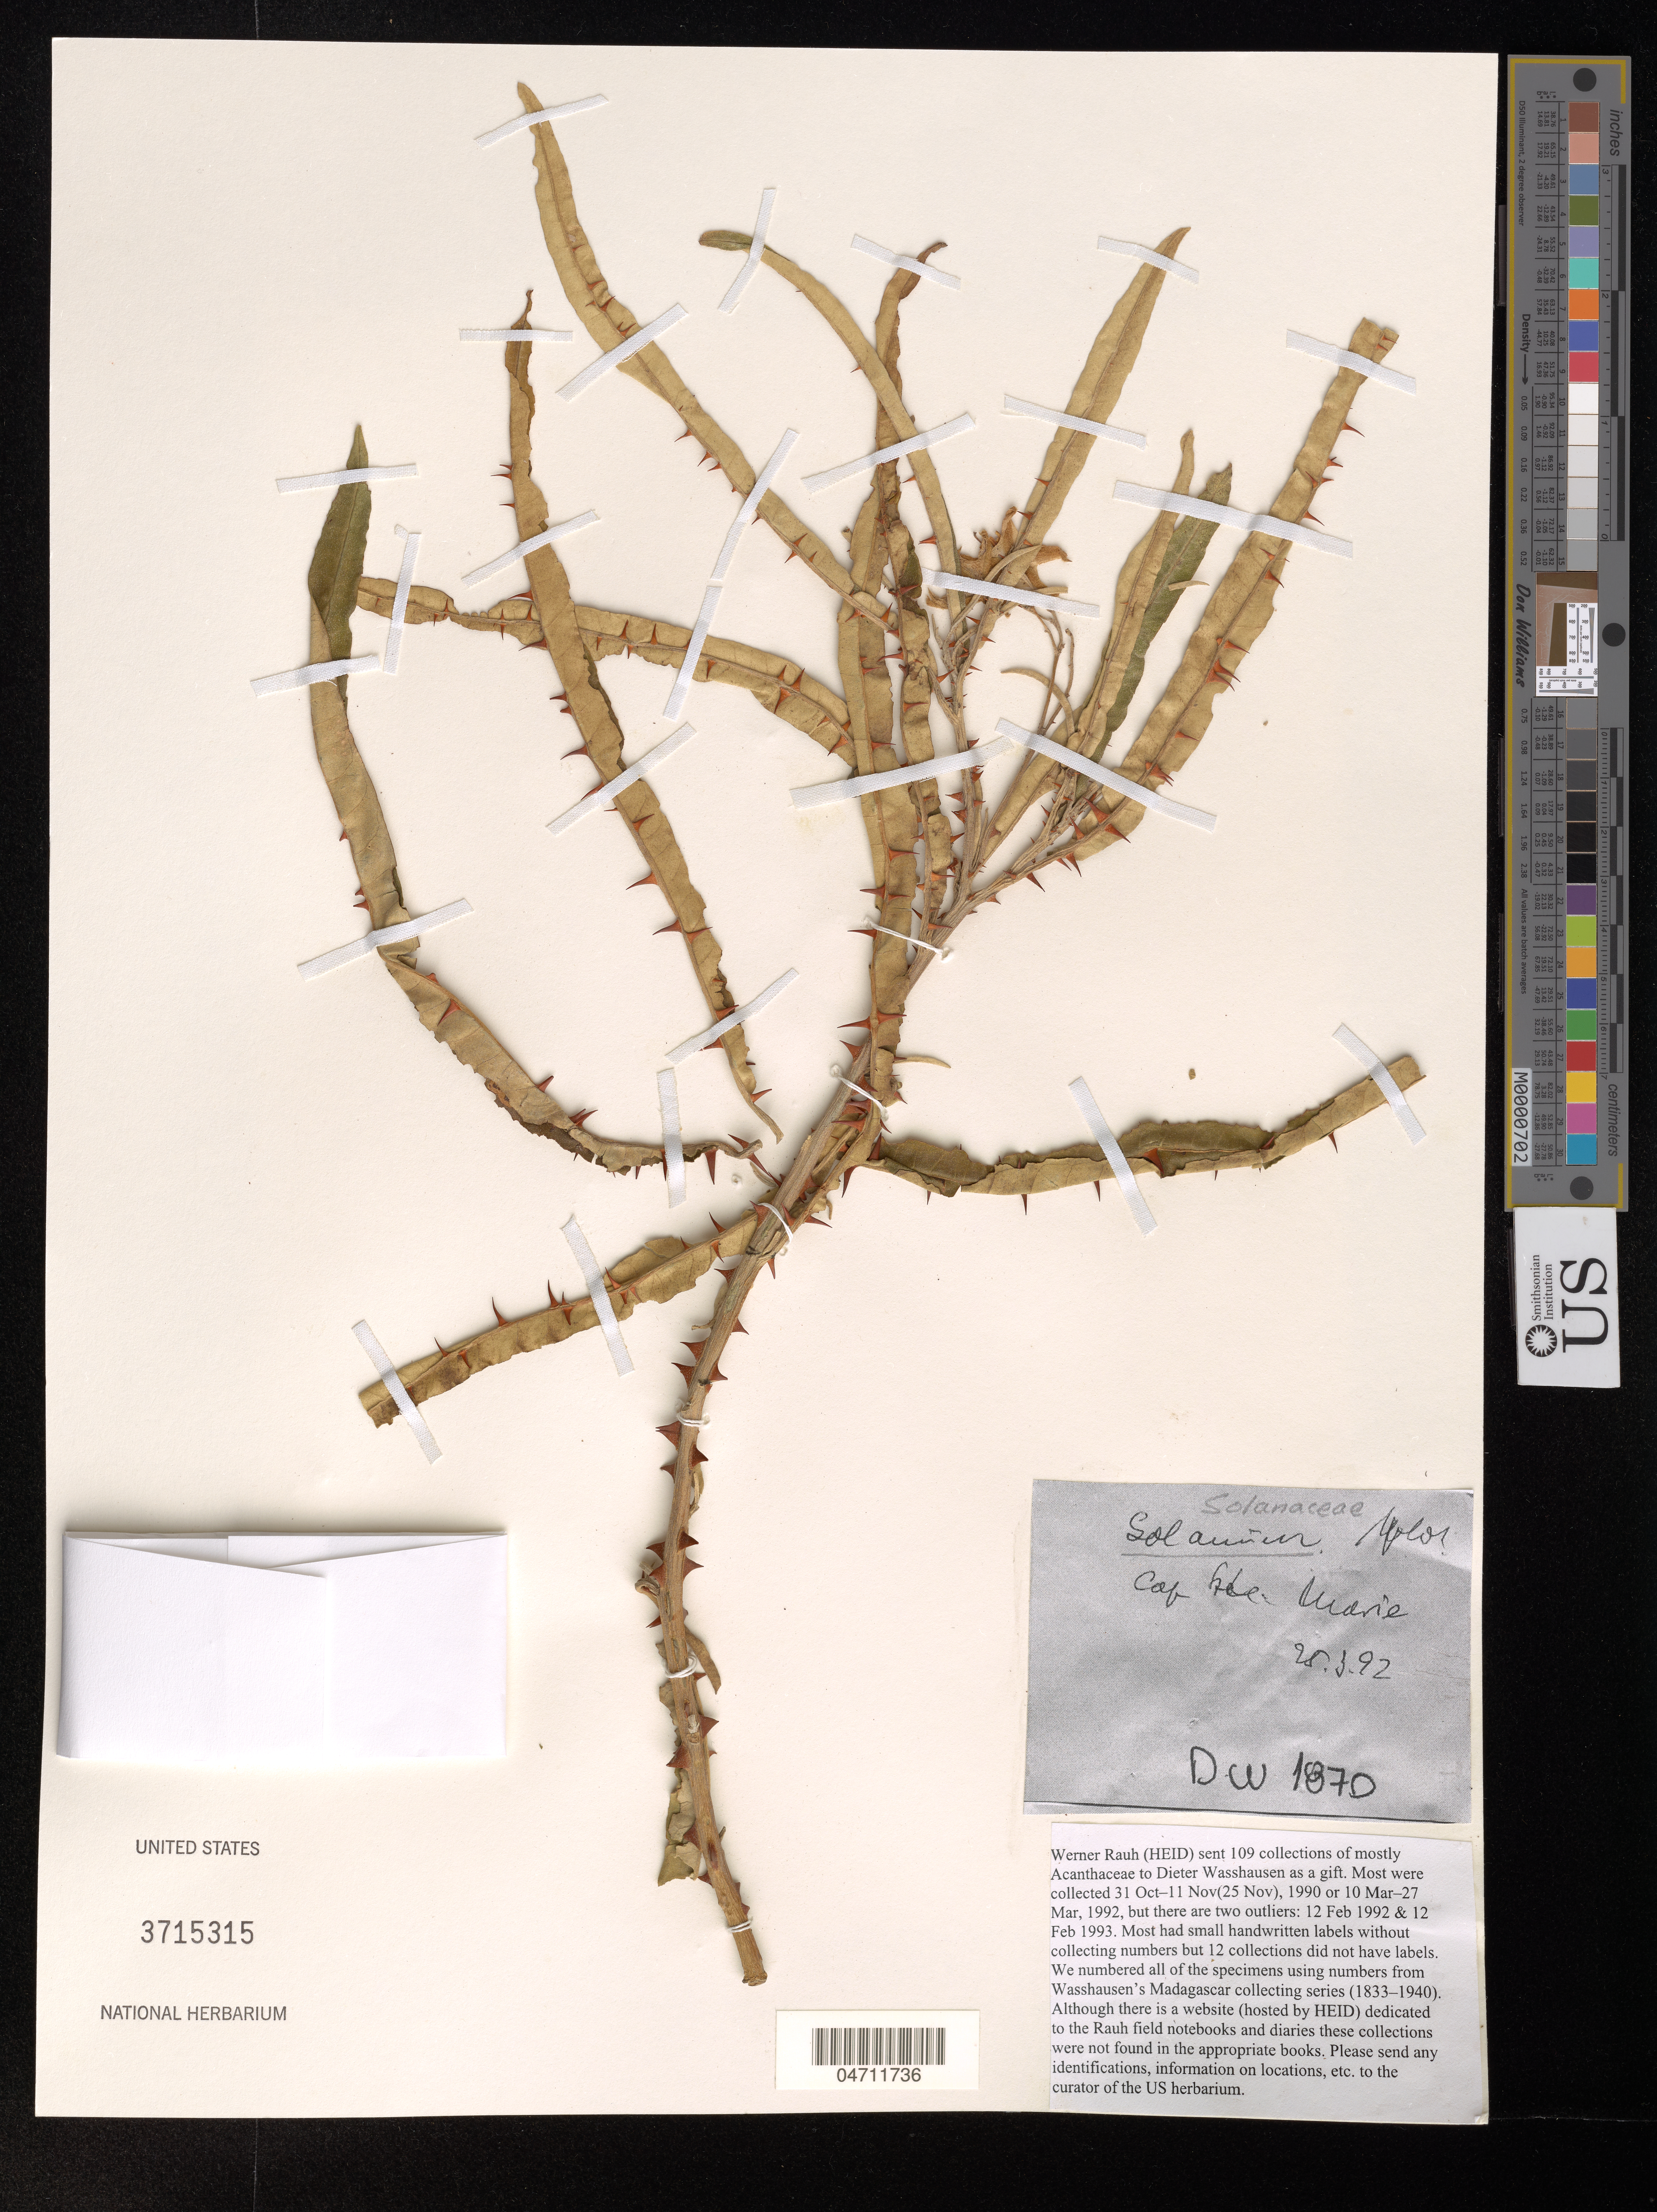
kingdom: Plantae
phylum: Tracheophyta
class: Magnoliopsida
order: Solanales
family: Solanaceae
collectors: W. Rauh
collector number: DW 1870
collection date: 1992-03-25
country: Madagascar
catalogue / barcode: US 3715315